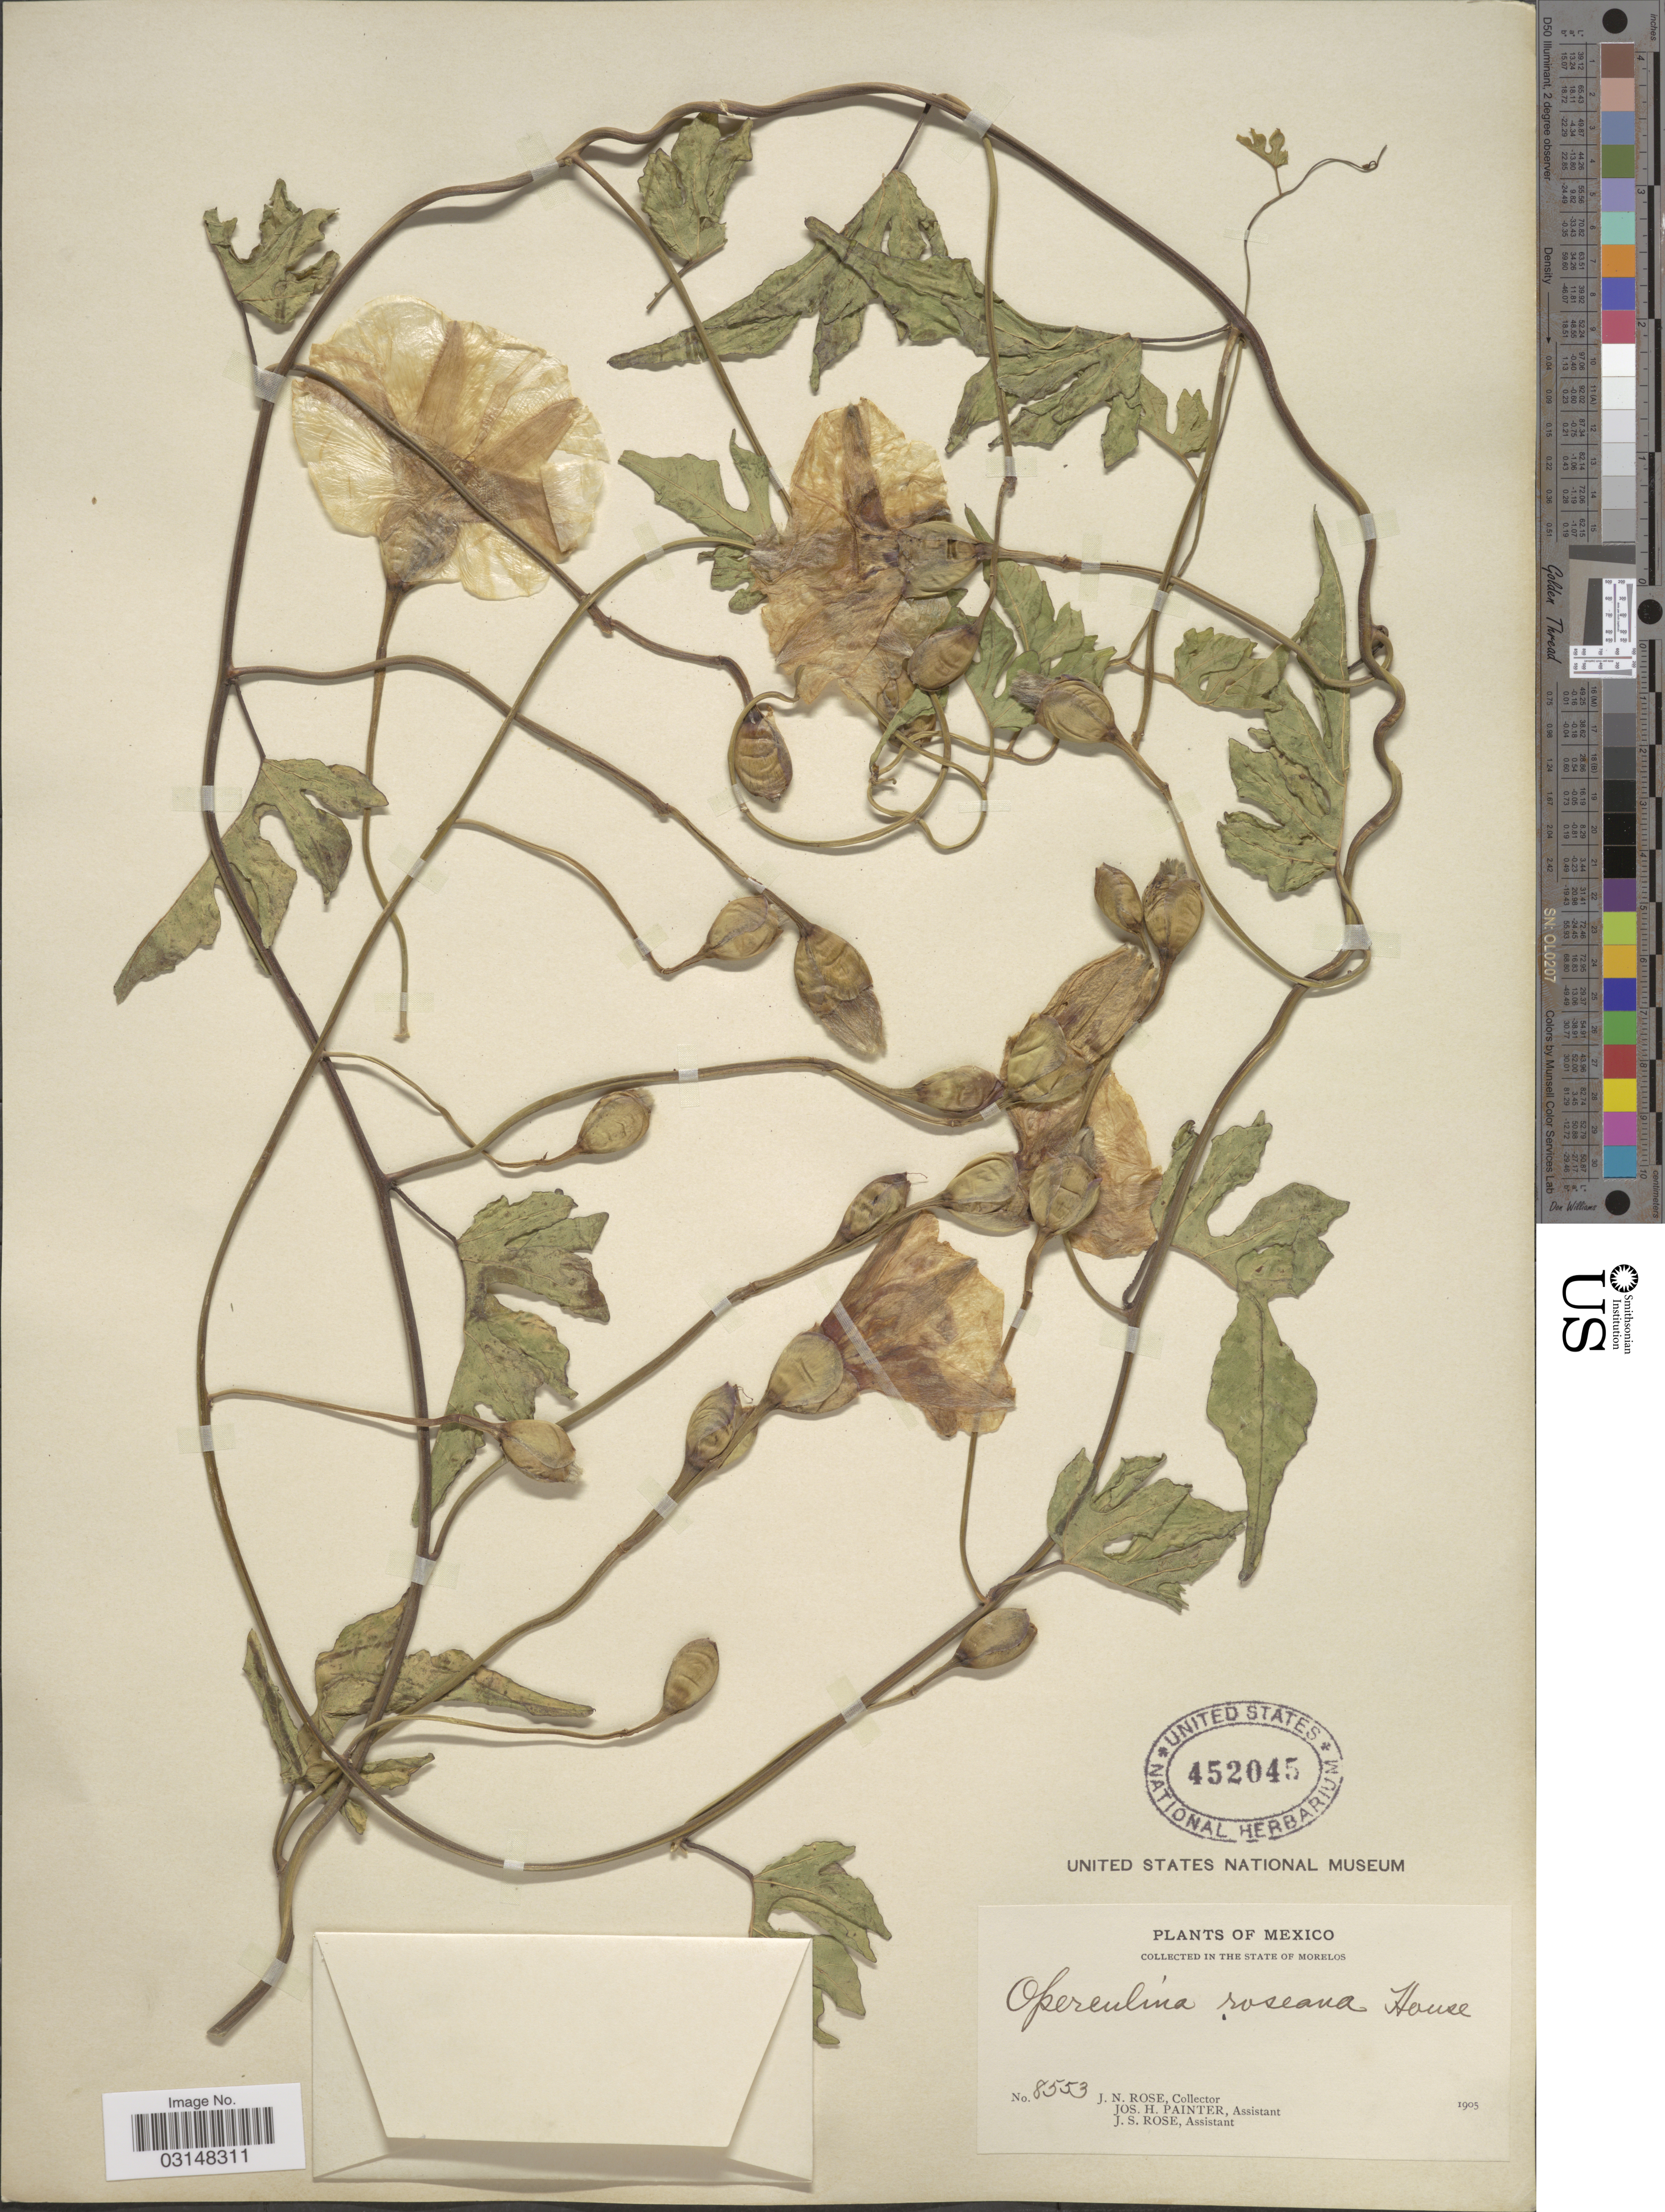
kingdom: Plantae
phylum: Tracheophyta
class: Magnoliopsida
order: Solanales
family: Convolvulaceae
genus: Operculina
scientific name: Operculina roseana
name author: House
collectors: J. N. Rose, J. H. Painter & J. S. Rose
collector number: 8553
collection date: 1905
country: Mexico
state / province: Morelos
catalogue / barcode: US 452045